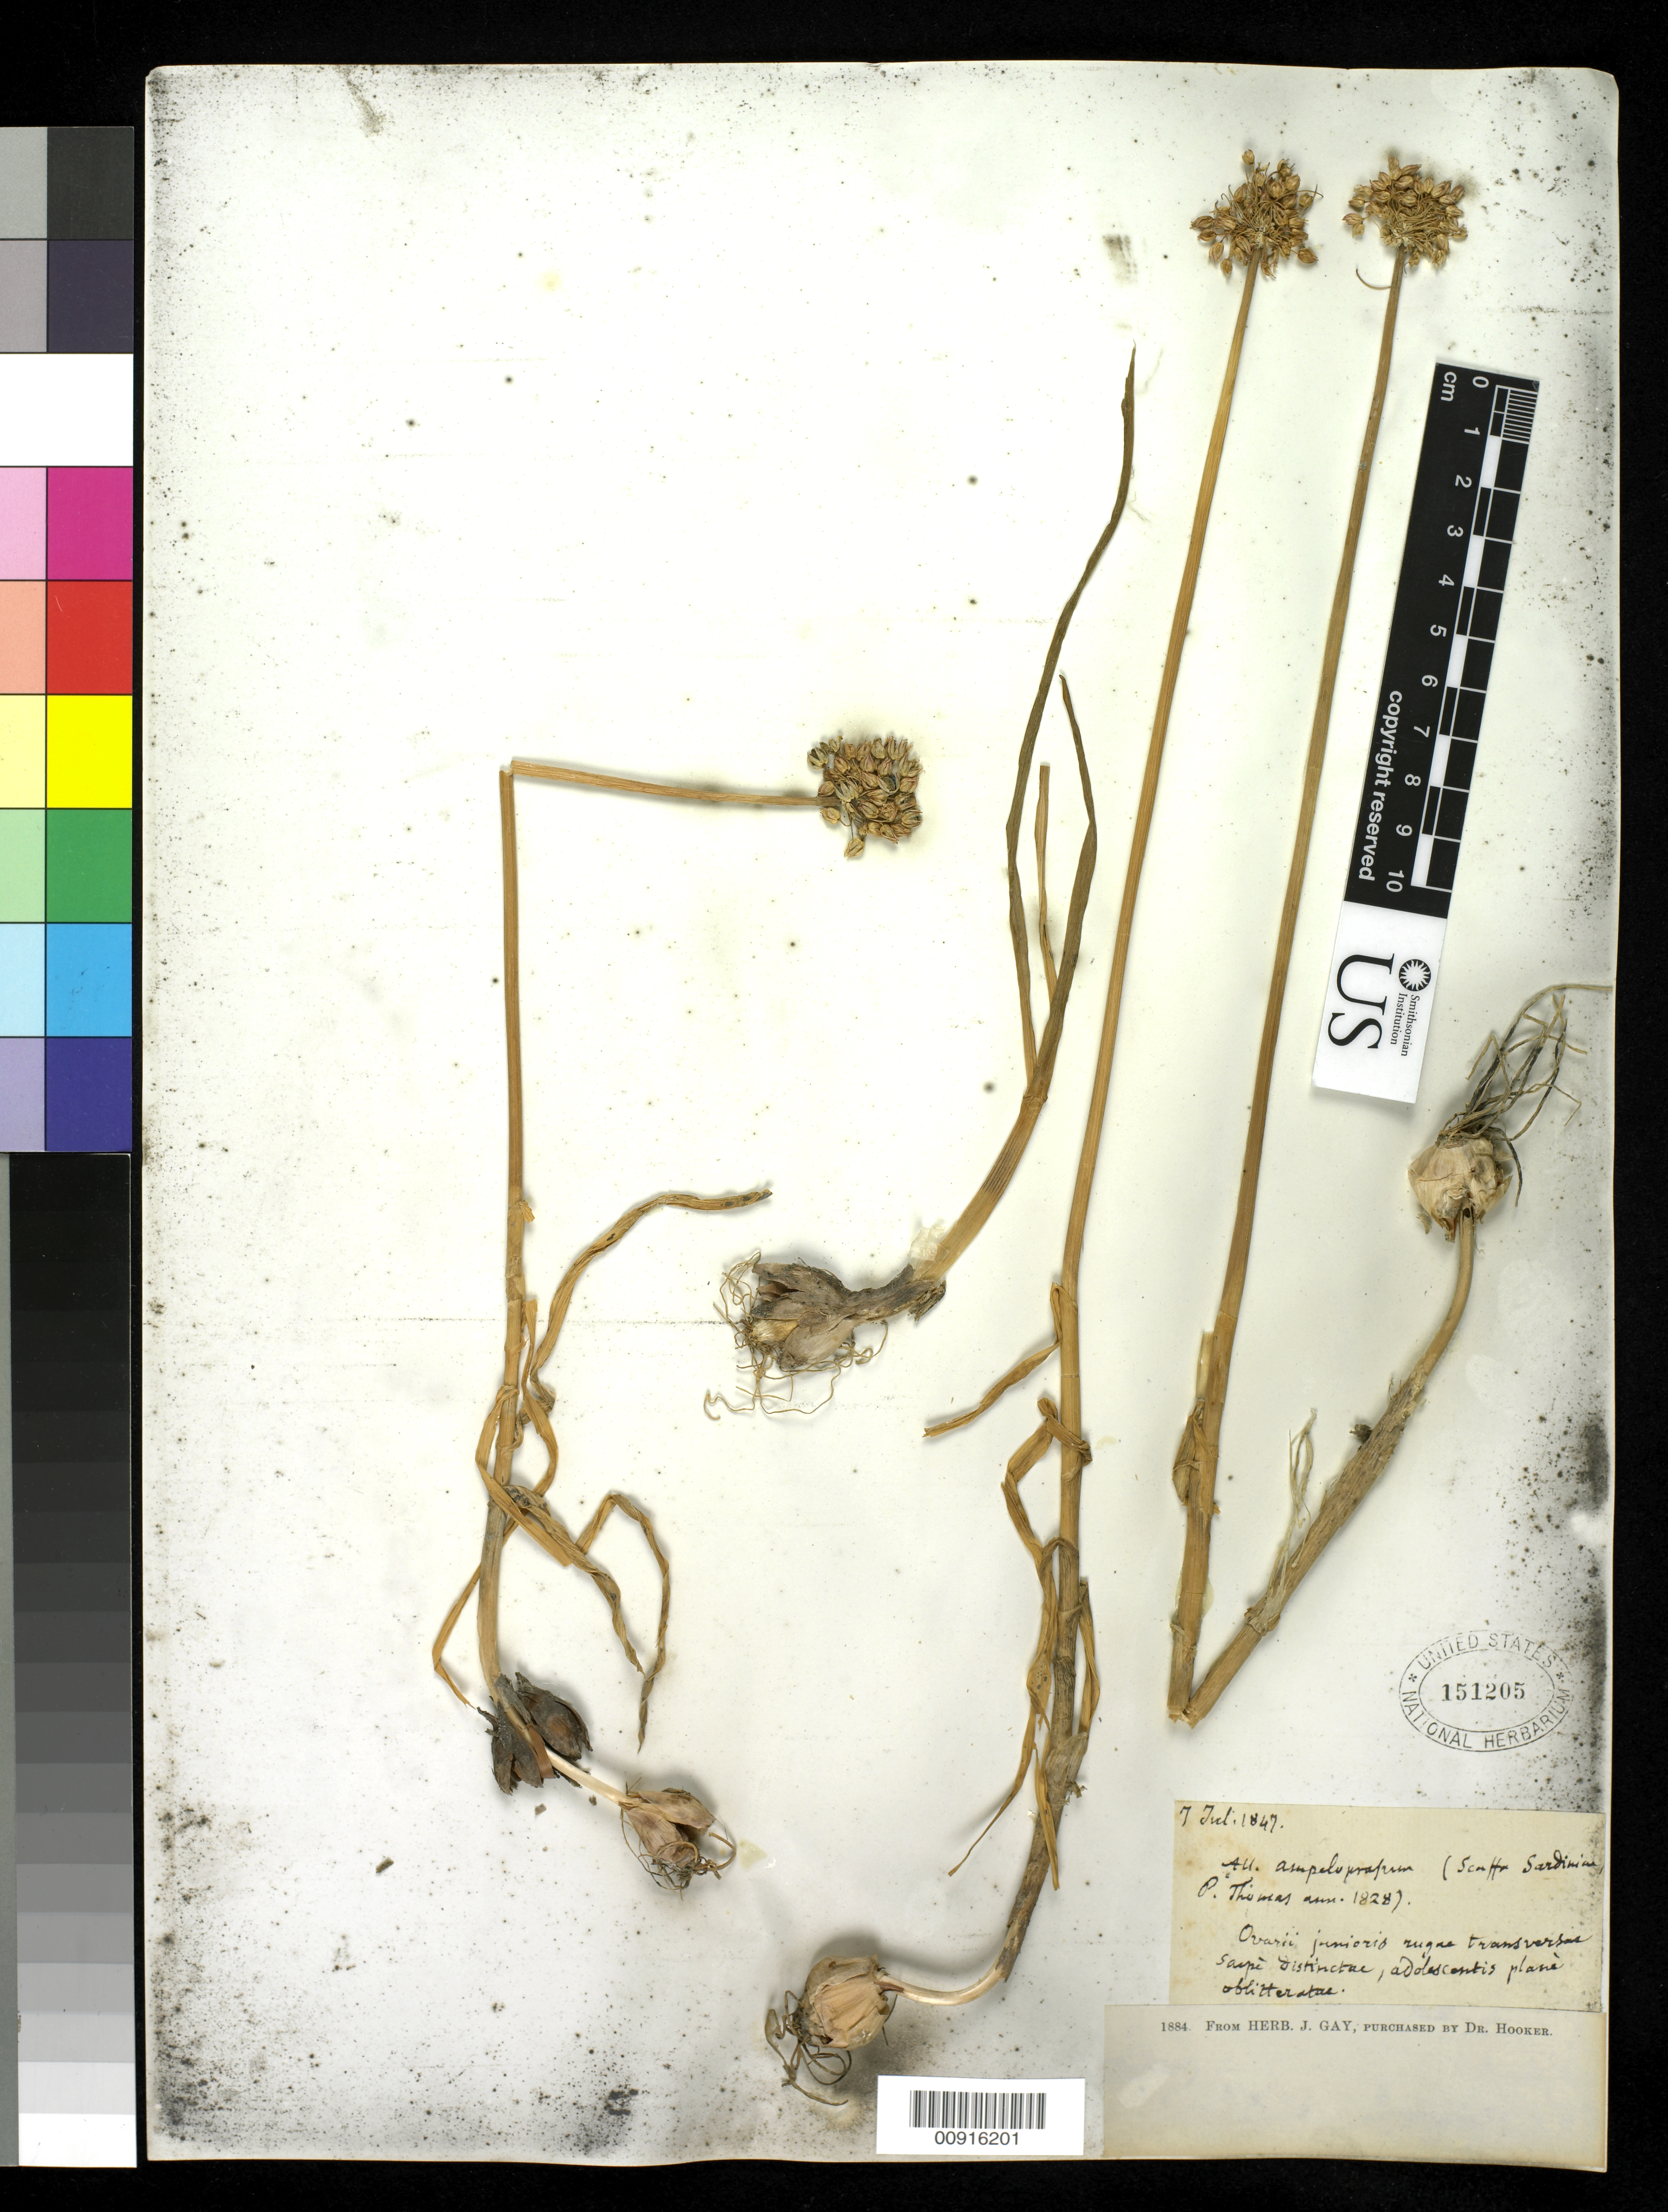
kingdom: Plantae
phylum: Tracheophyta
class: Liliopsida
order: Asparagales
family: Amaryllidaceae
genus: Allium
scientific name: Allium ampeloprasum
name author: L.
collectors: H. Gay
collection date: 1847-07-07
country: Italy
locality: Sardinia.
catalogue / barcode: US 151205